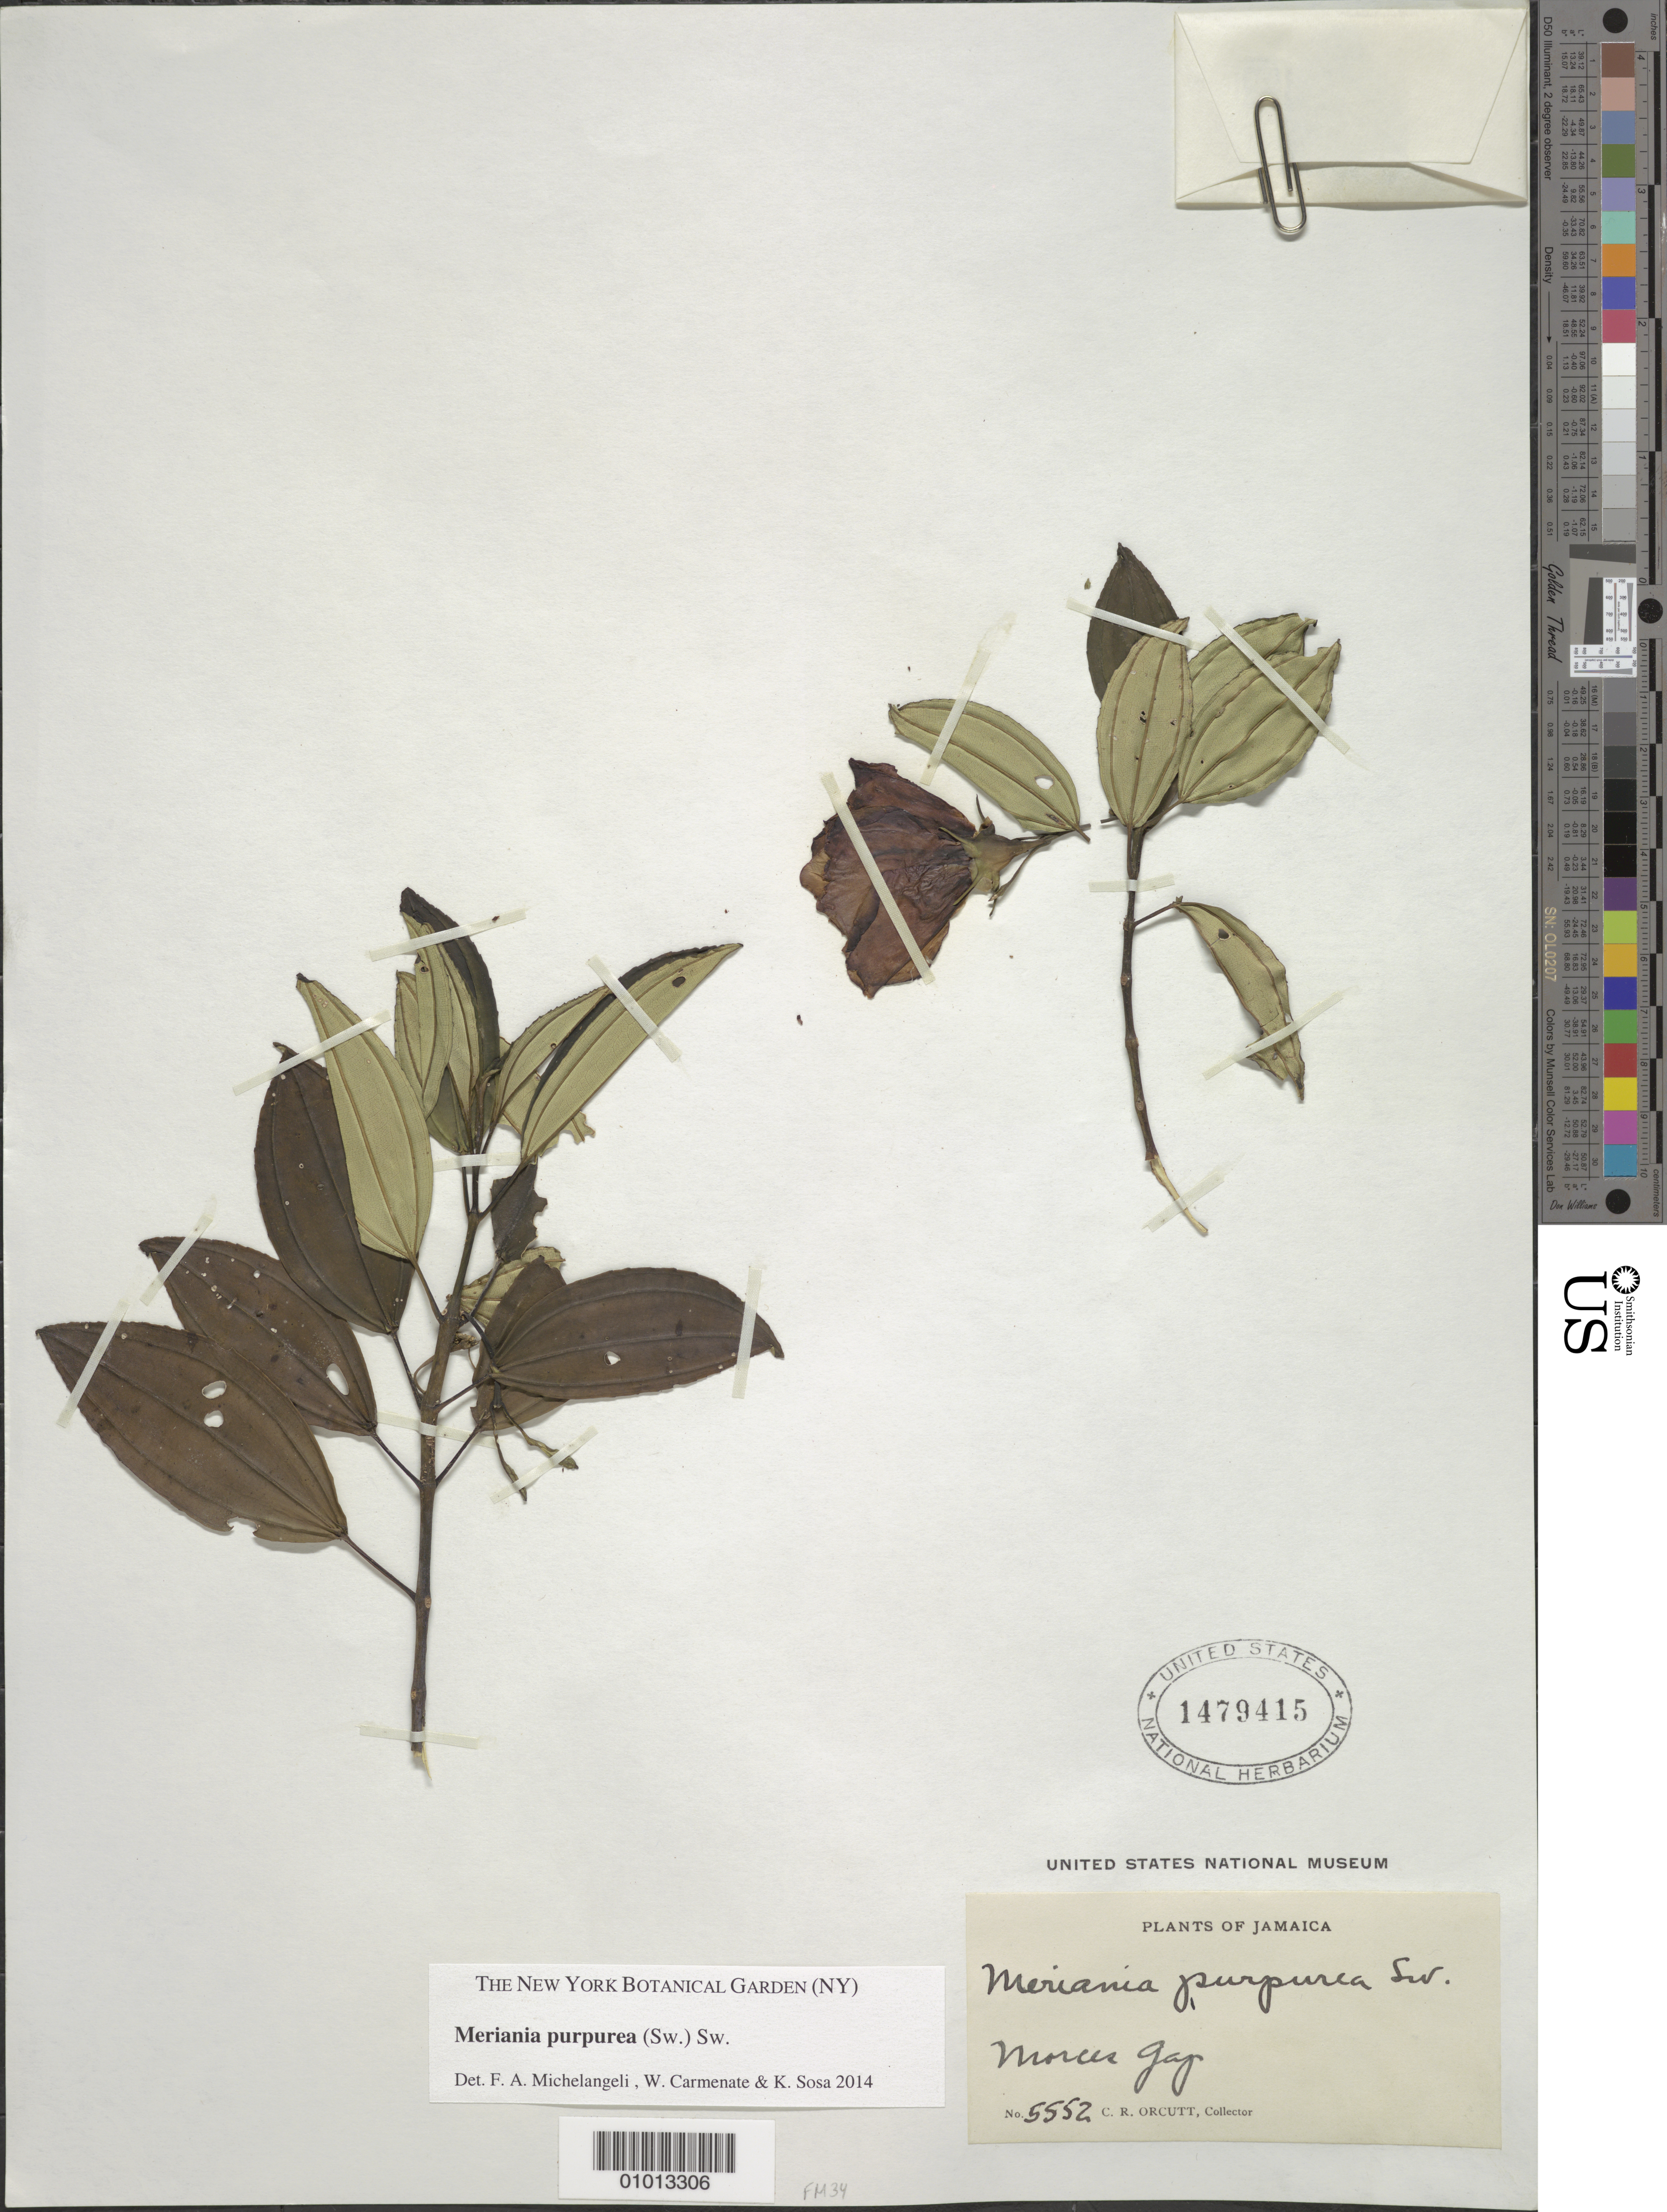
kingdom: Plantae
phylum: Tracheophyta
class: Magnoliopsida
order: Myrtales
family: Melastomataceae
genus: Meriania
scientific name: Meriania purpurea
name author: (Sw.) Sw.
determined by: Michelangeli, F. A.; Carmenate, W.; Sosa, K.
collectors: C. R. Orcutt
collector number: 5552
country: Jamaica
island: Jamaica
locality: Morces Gap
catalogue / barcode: US 1479415